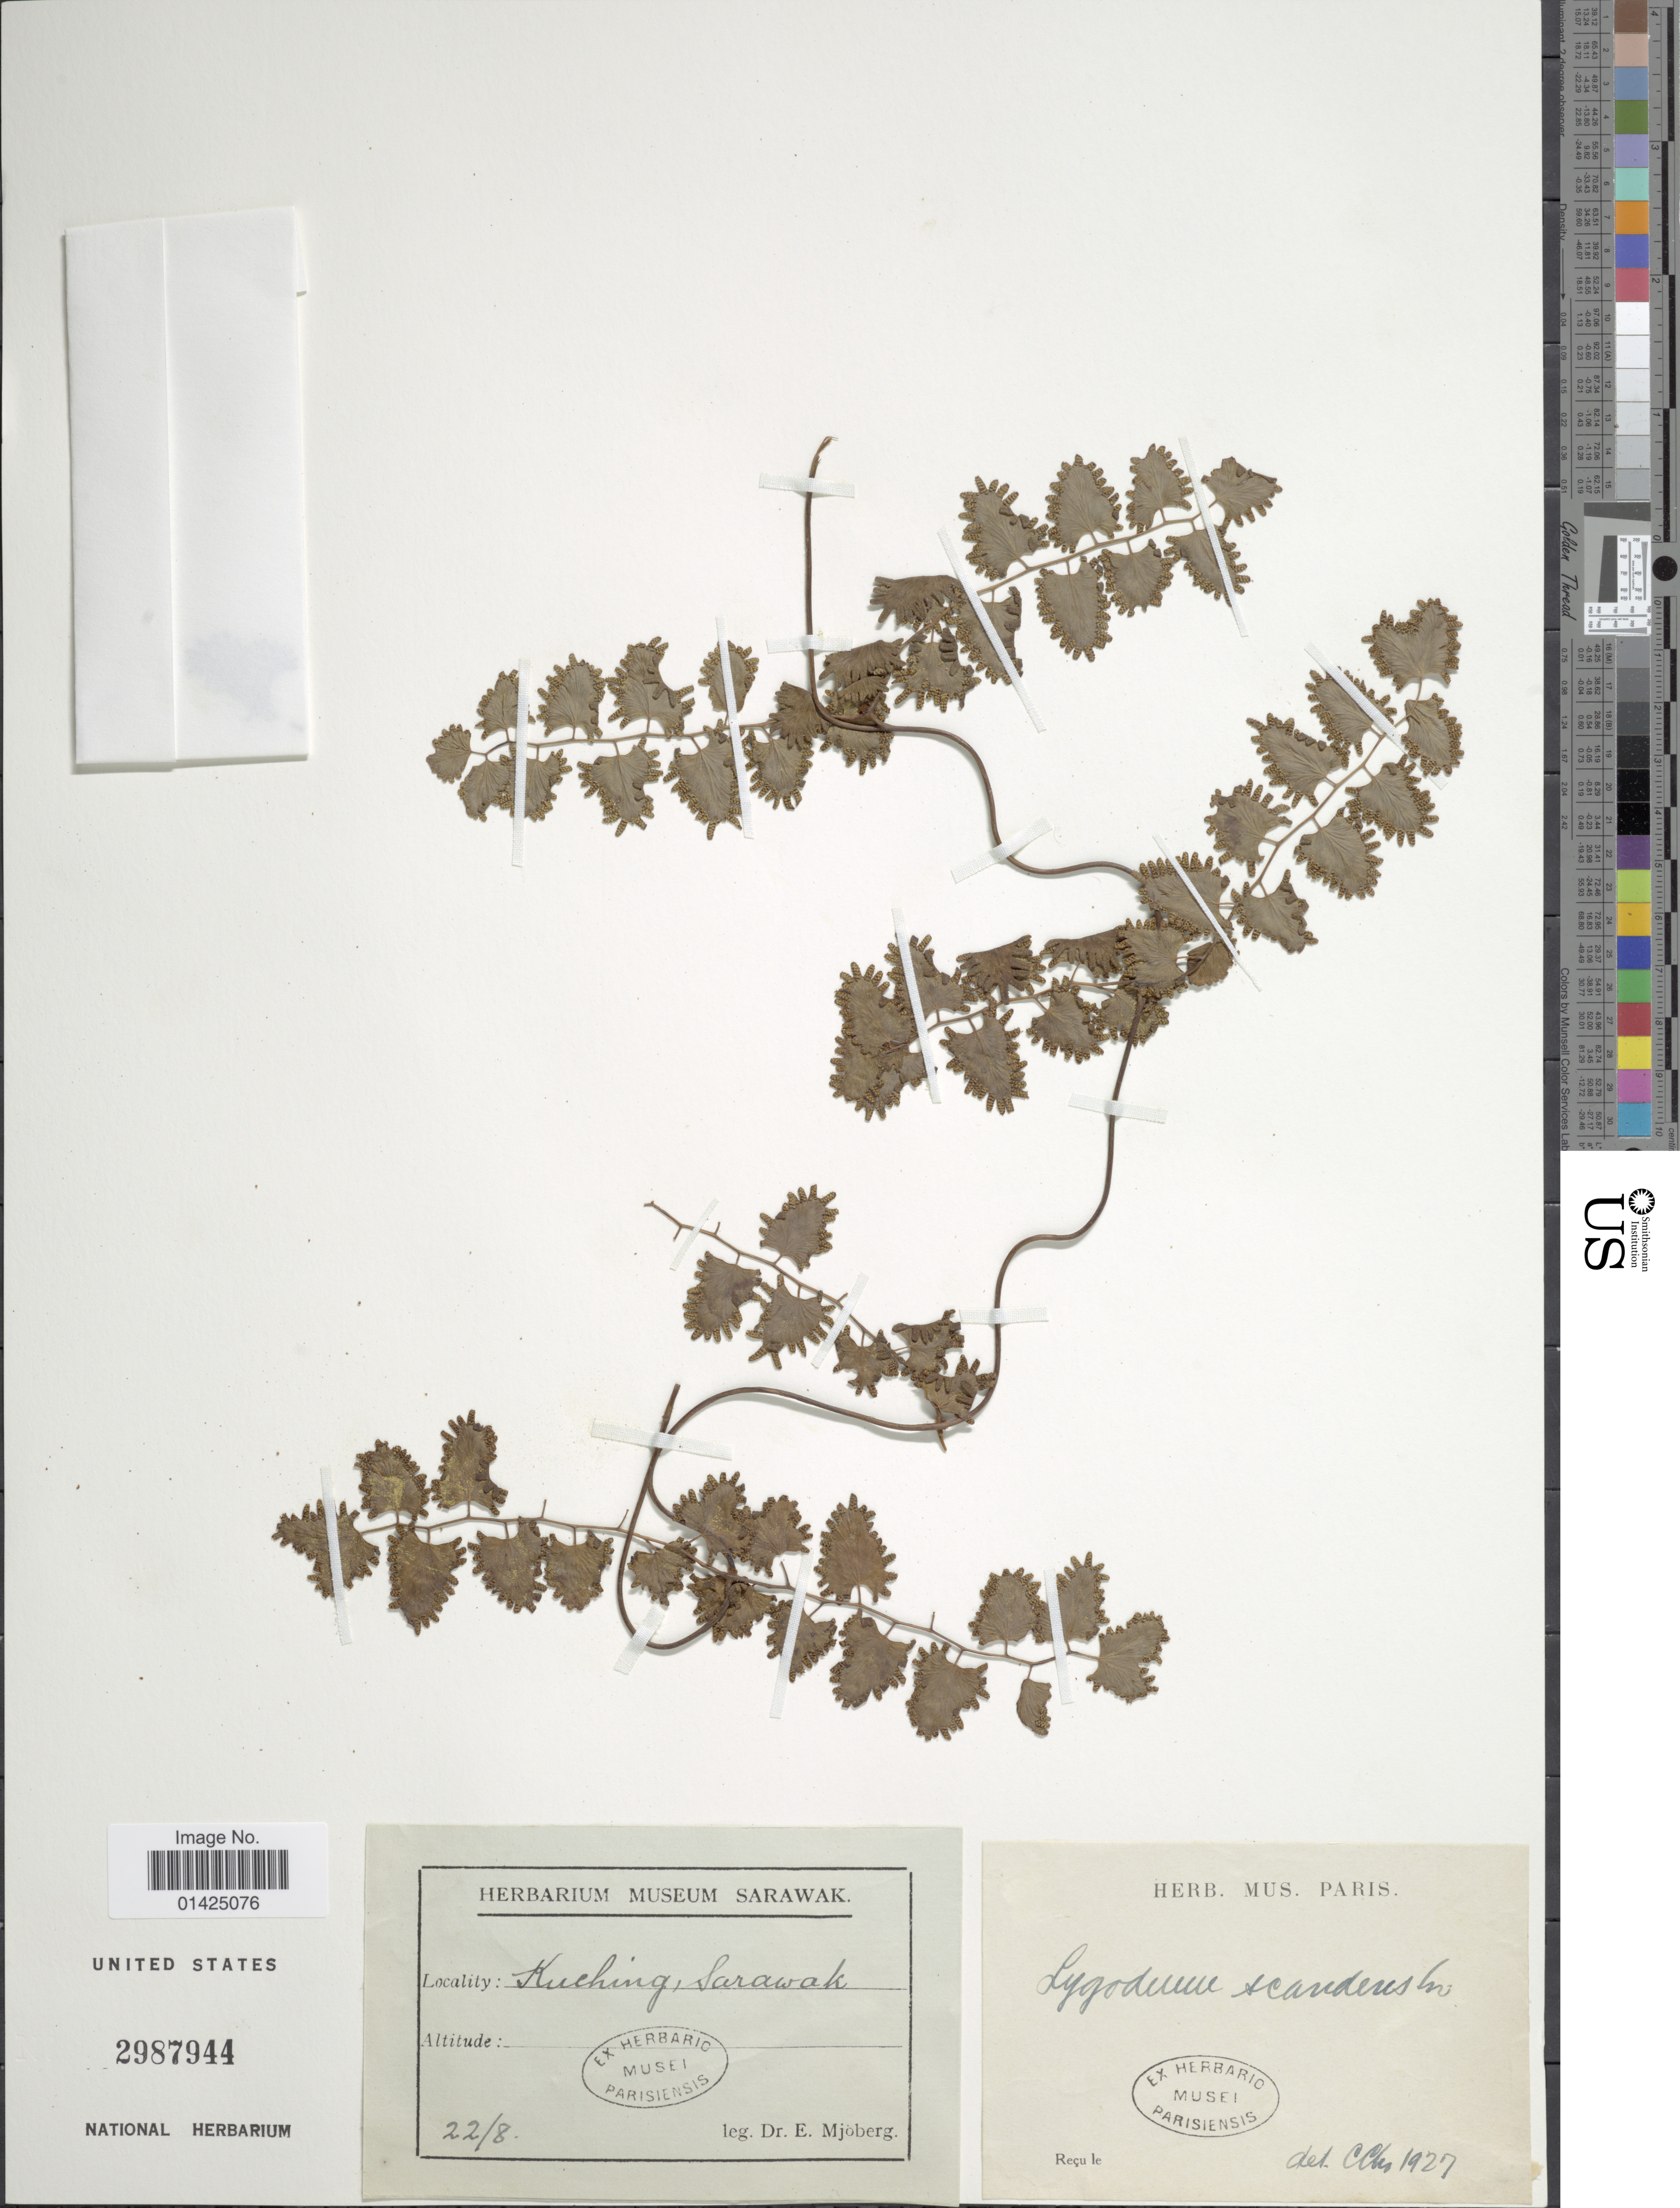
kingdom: Plantae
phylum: Tracheophyta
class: Polypodiopsida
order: Schizaeales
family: Lygodiaceae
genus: Lygodium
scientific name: Lygodium microphyllum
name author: (Cav.) R. Br.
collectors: E. Mjoberg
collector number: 22/8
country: Malaysia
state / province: Sarawak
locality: Kuching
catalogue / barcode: US 2987944